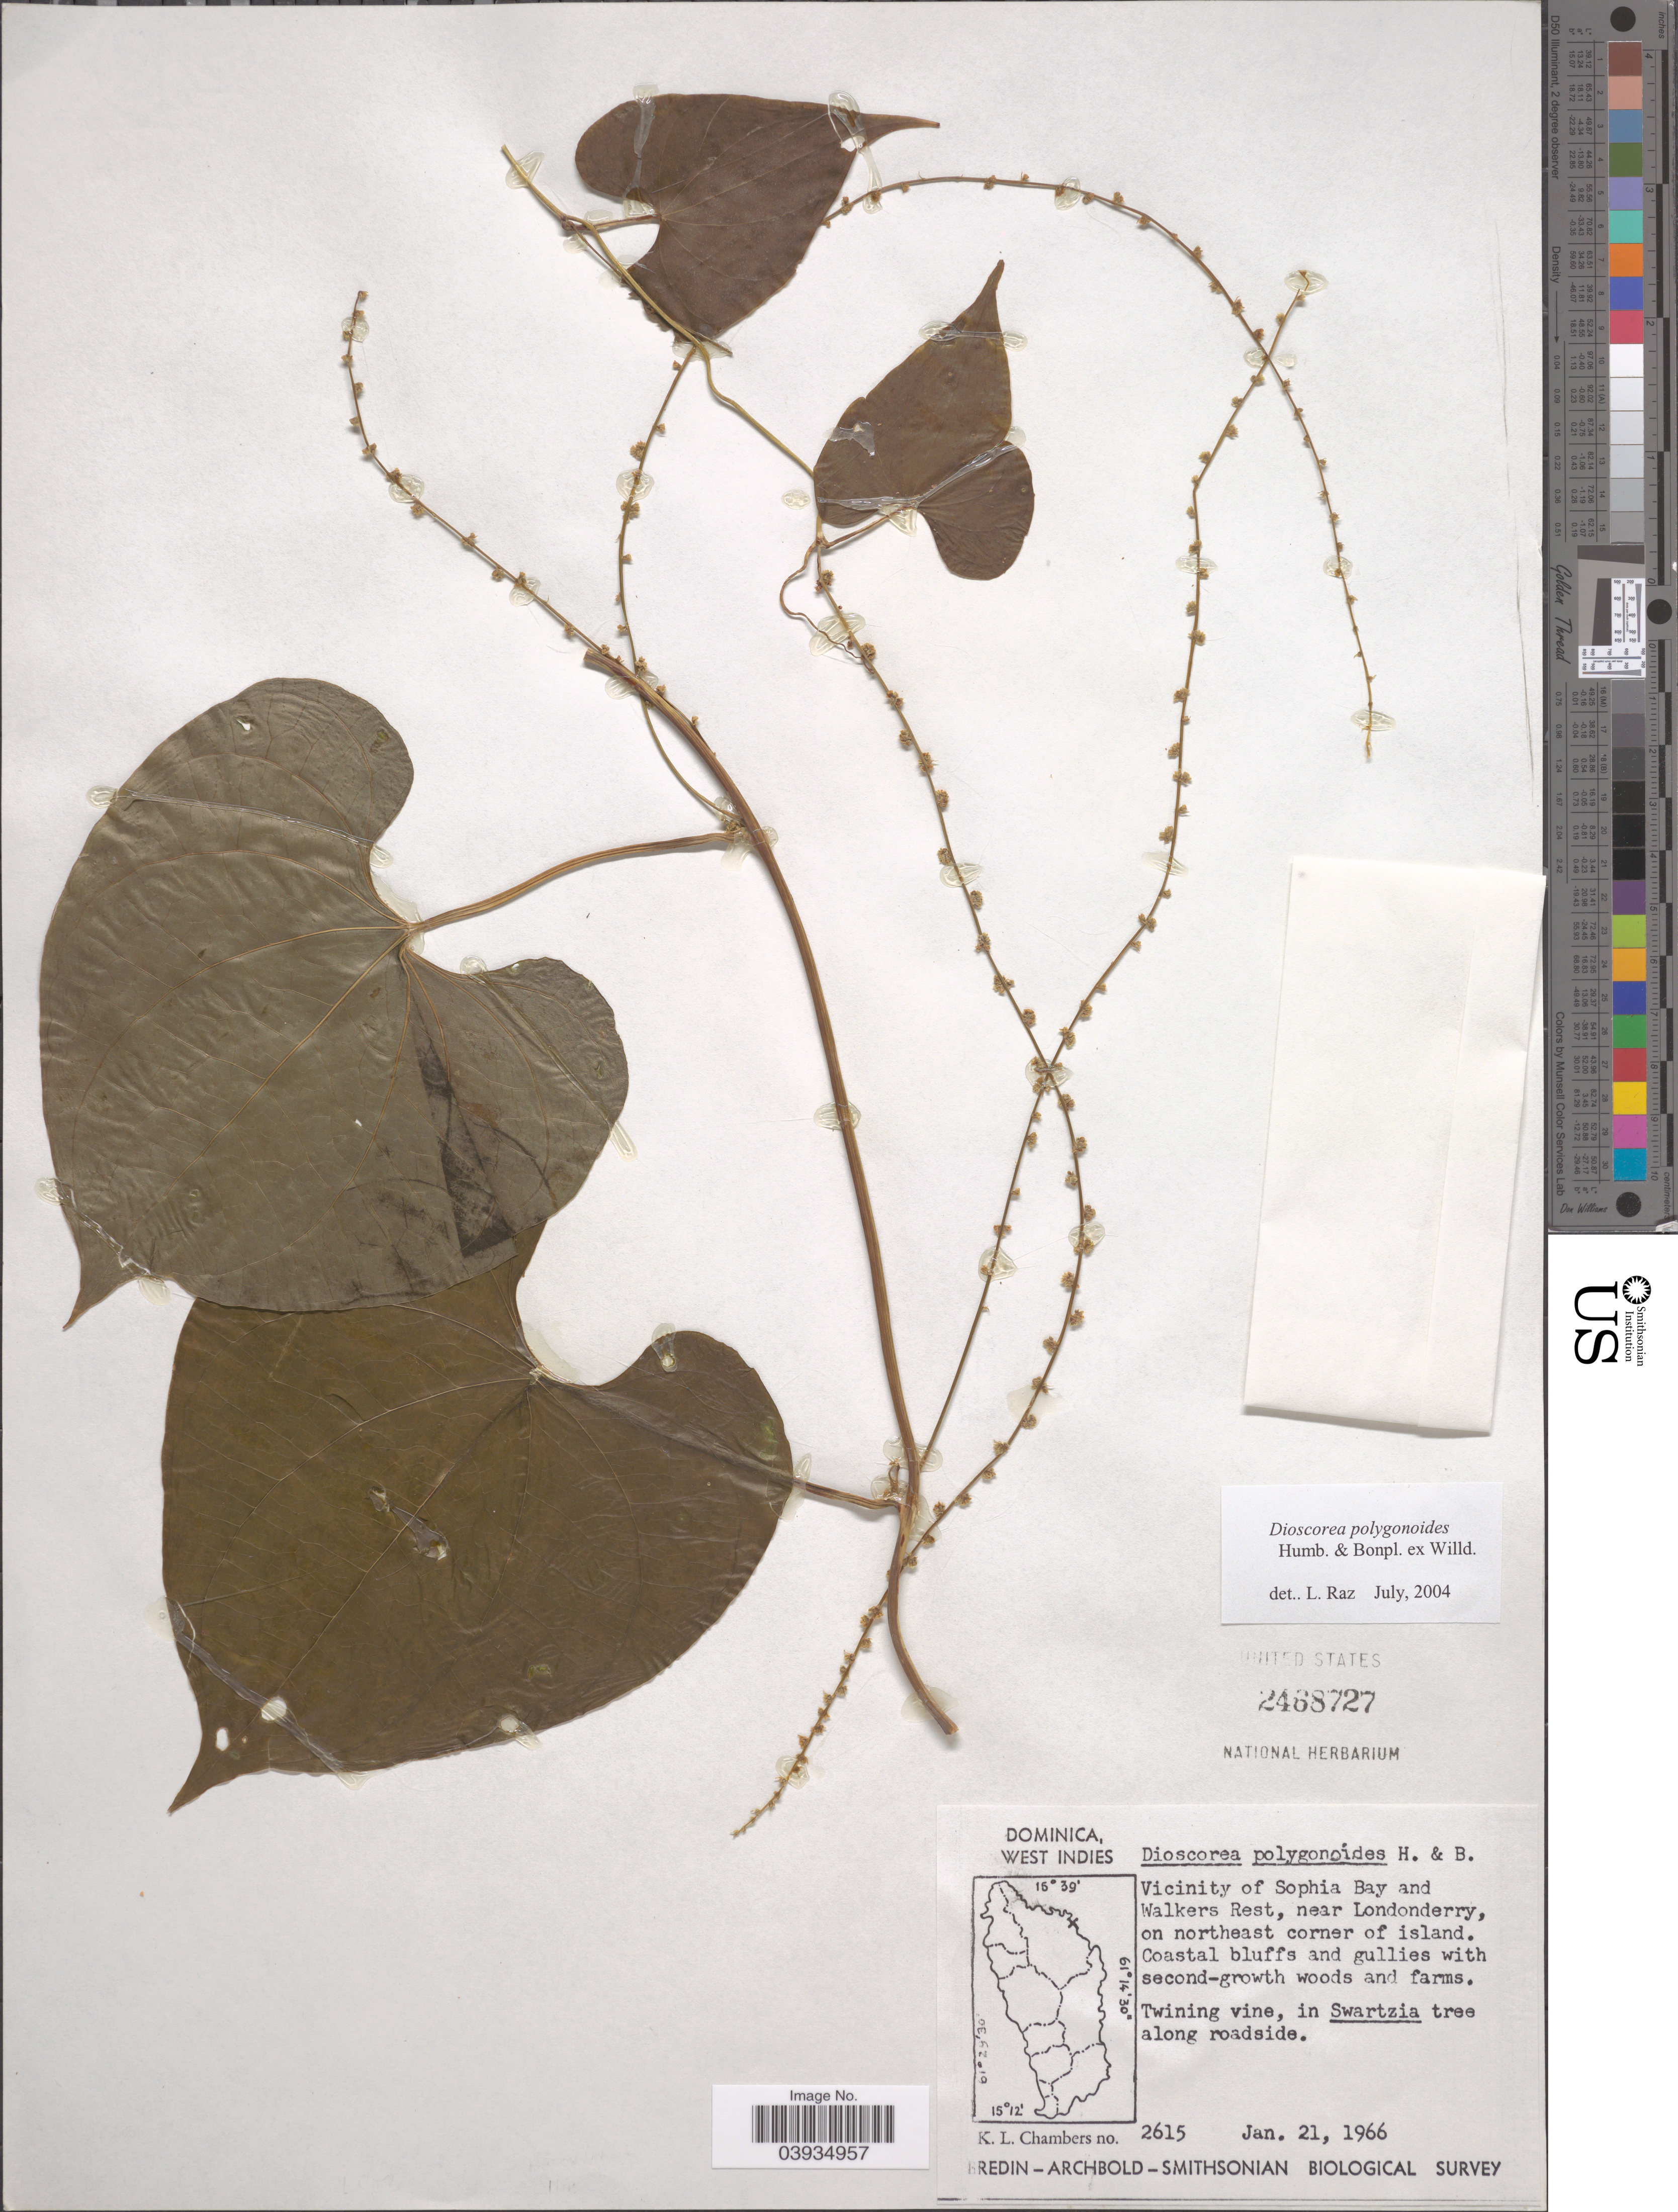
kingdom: Plantae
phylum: Tracheophyta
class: Liliopsida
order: Dioscoreales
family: Dioscoreaceae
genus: Dioscorea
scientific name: Dioscorea polygonoides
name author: Humb. & Bonpl. ex Willd.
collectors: K. Chambers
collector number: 2615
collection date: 1966-01-21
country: Dominica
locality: West Indies. Vicinity of Sophia Bay and Walkers rest, near Londonderry, on northeast corner of island.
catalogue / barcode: US 2468727